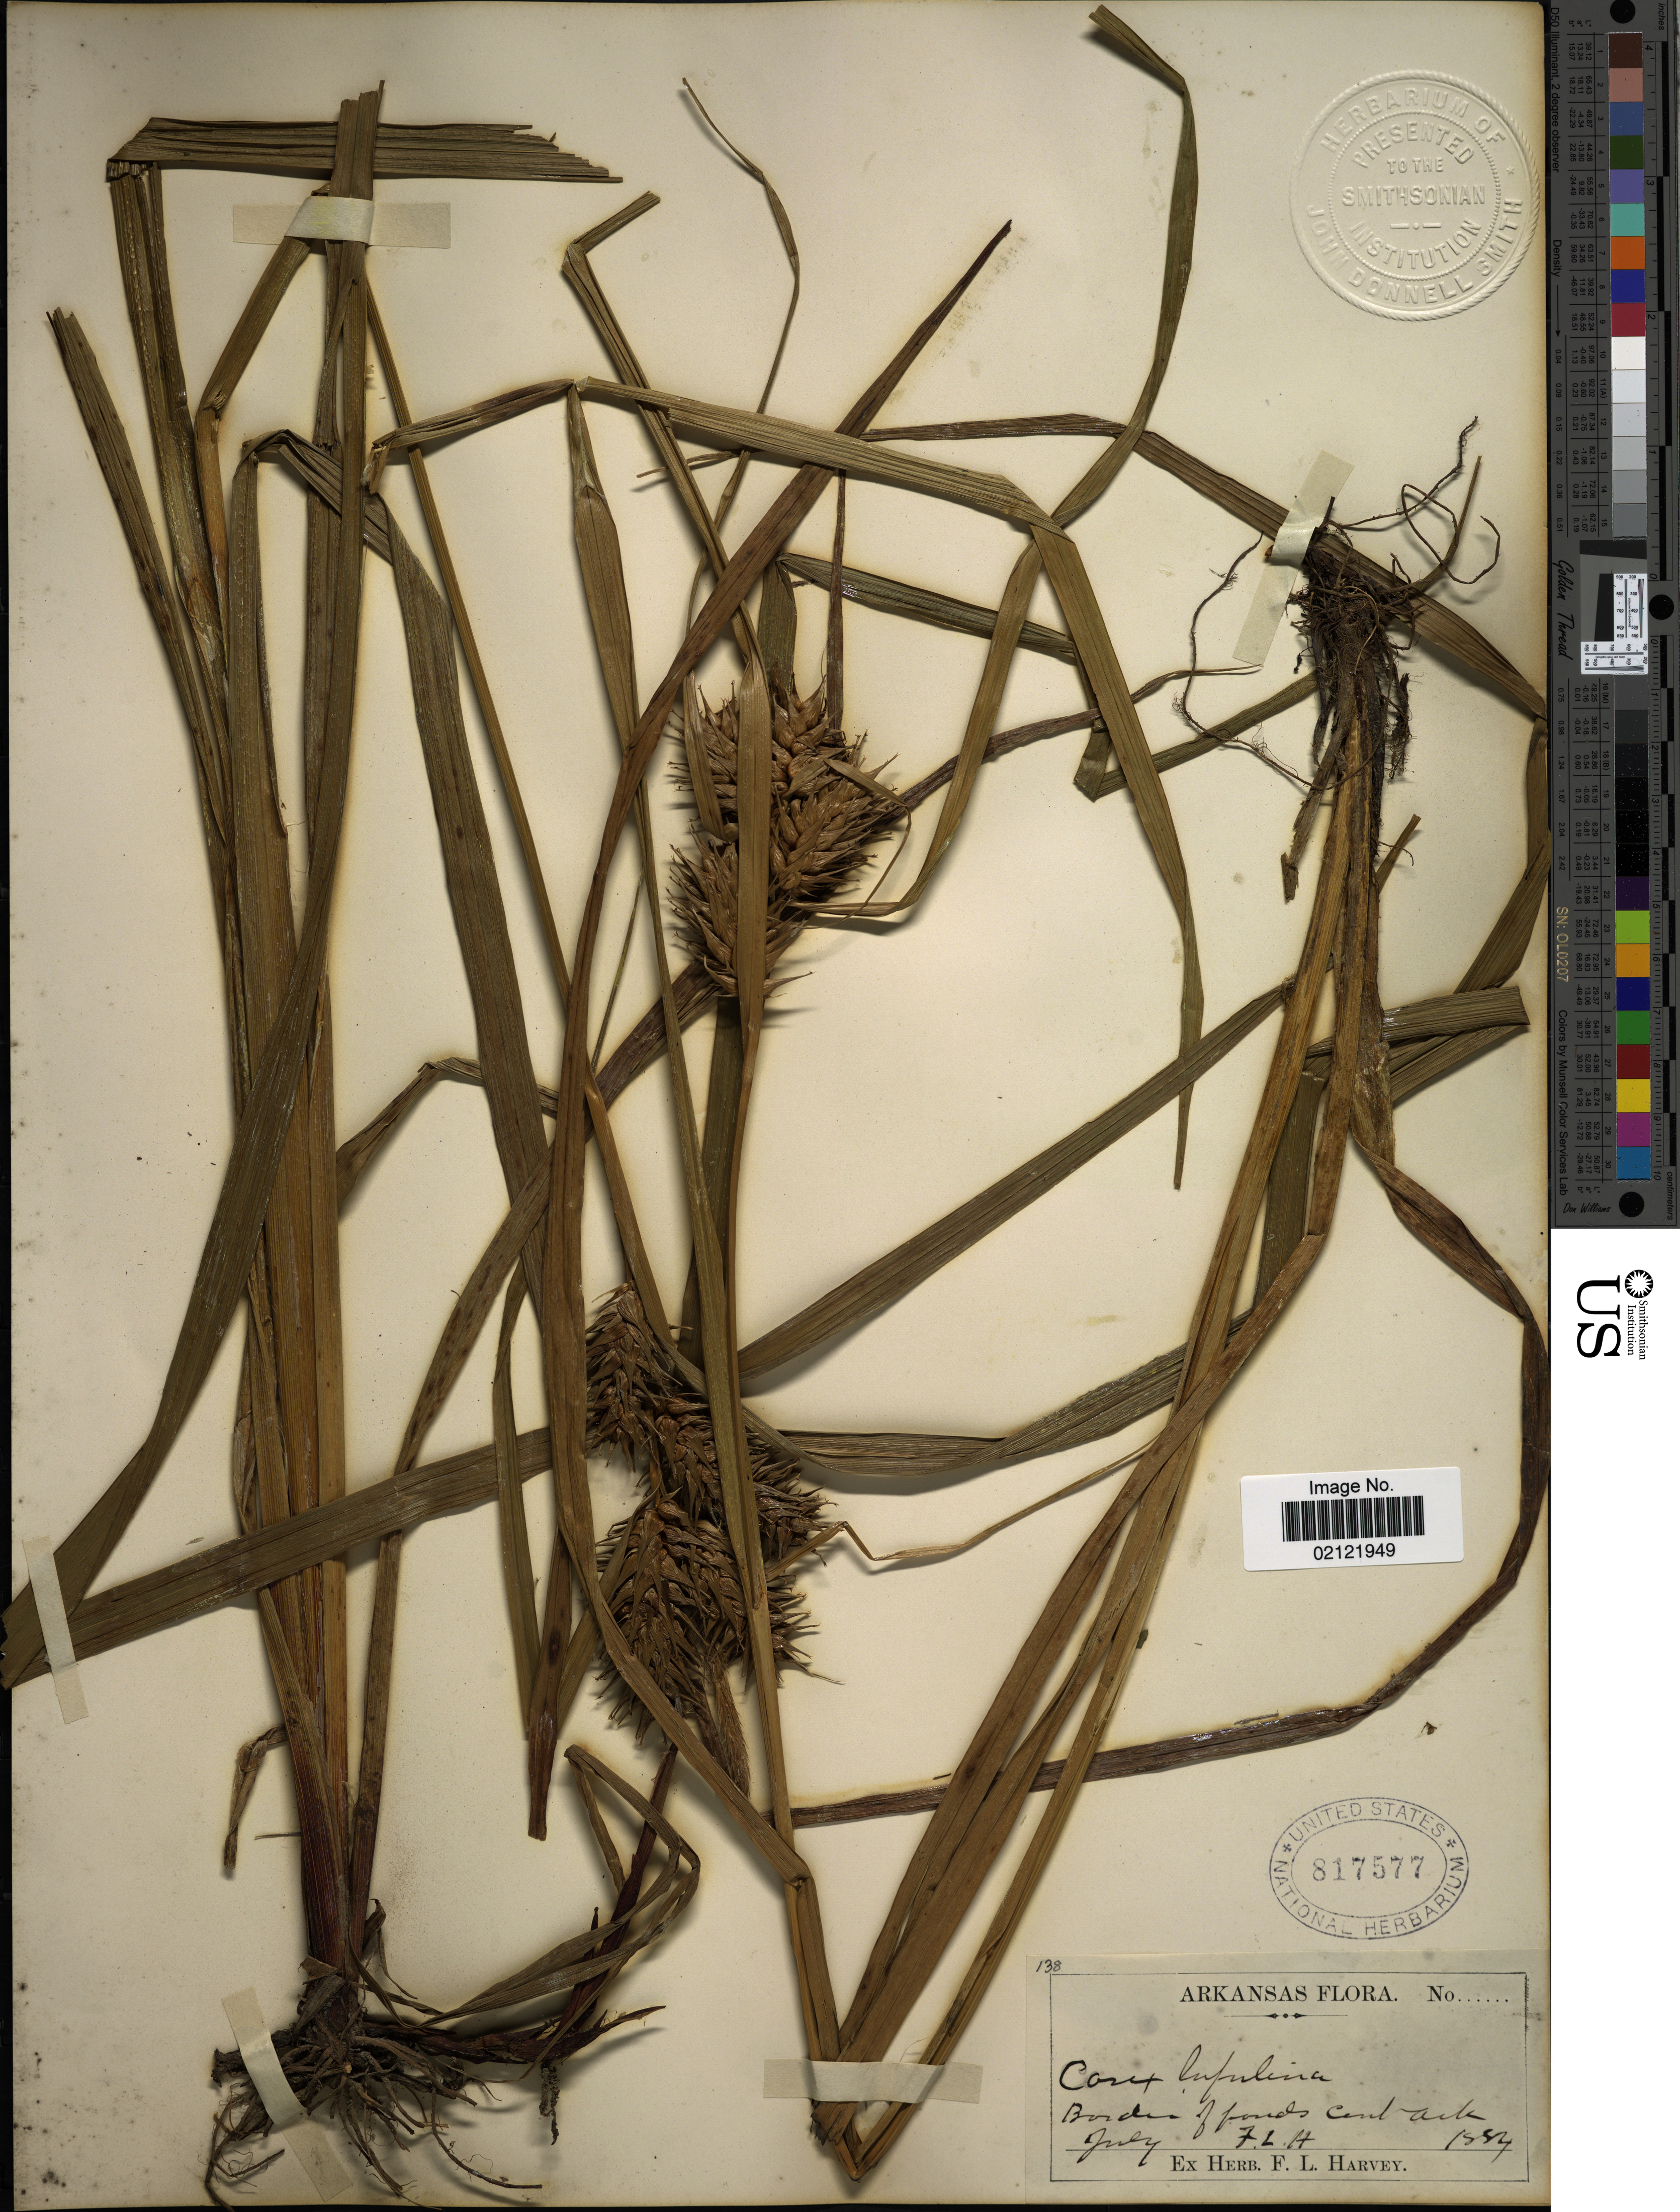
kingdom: Plantae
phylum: Tracheophyta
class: Liliopsida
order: Poales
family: Cyperaceae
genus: Carex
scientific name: Carex lupulina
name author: Muhl. ex Willd.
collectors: F. L. Harvey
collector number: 138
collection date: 1884-07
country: United States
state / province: Arkansas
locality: Border of ponds Cent. Ark.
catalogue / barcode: US 817577